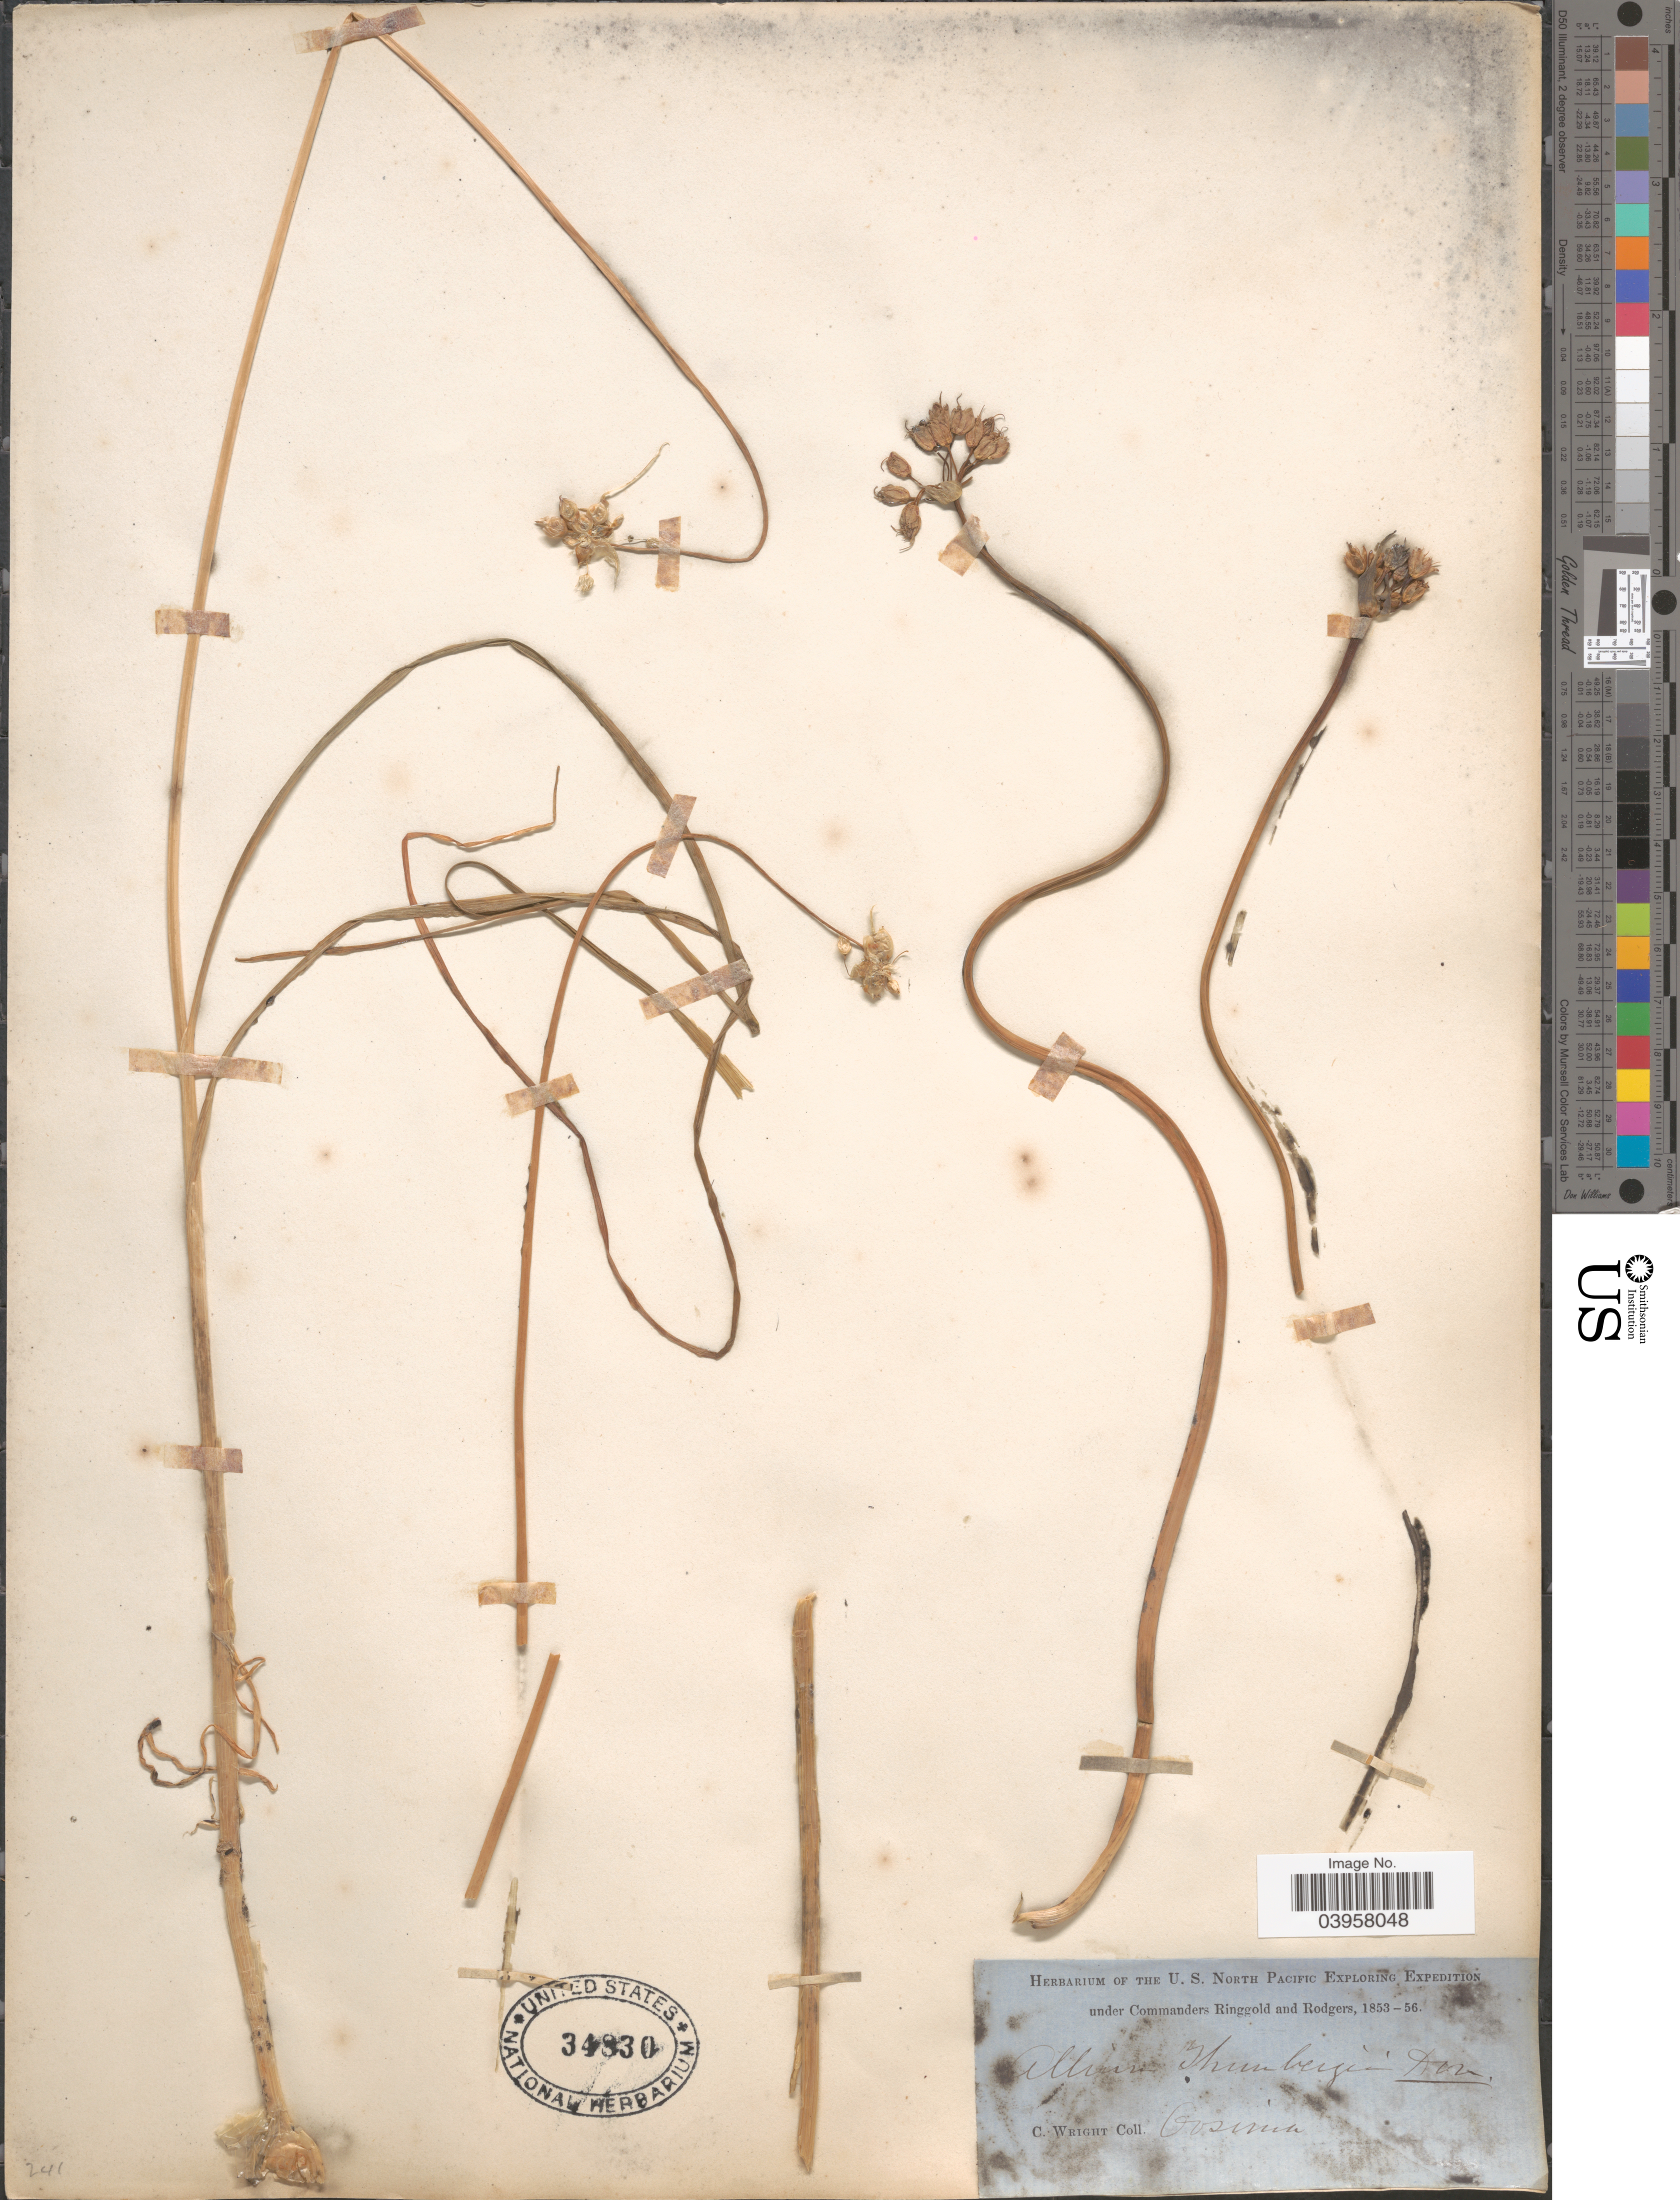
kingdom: Plantae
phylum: Tracheophyta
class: Liliopsida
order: Asparagales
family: Amaryllidaceae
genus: Allium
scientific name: Allium thunbergii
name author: G. Don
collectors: C. Wright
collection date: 1853/1856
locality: Cosima.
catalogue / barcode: US 34830